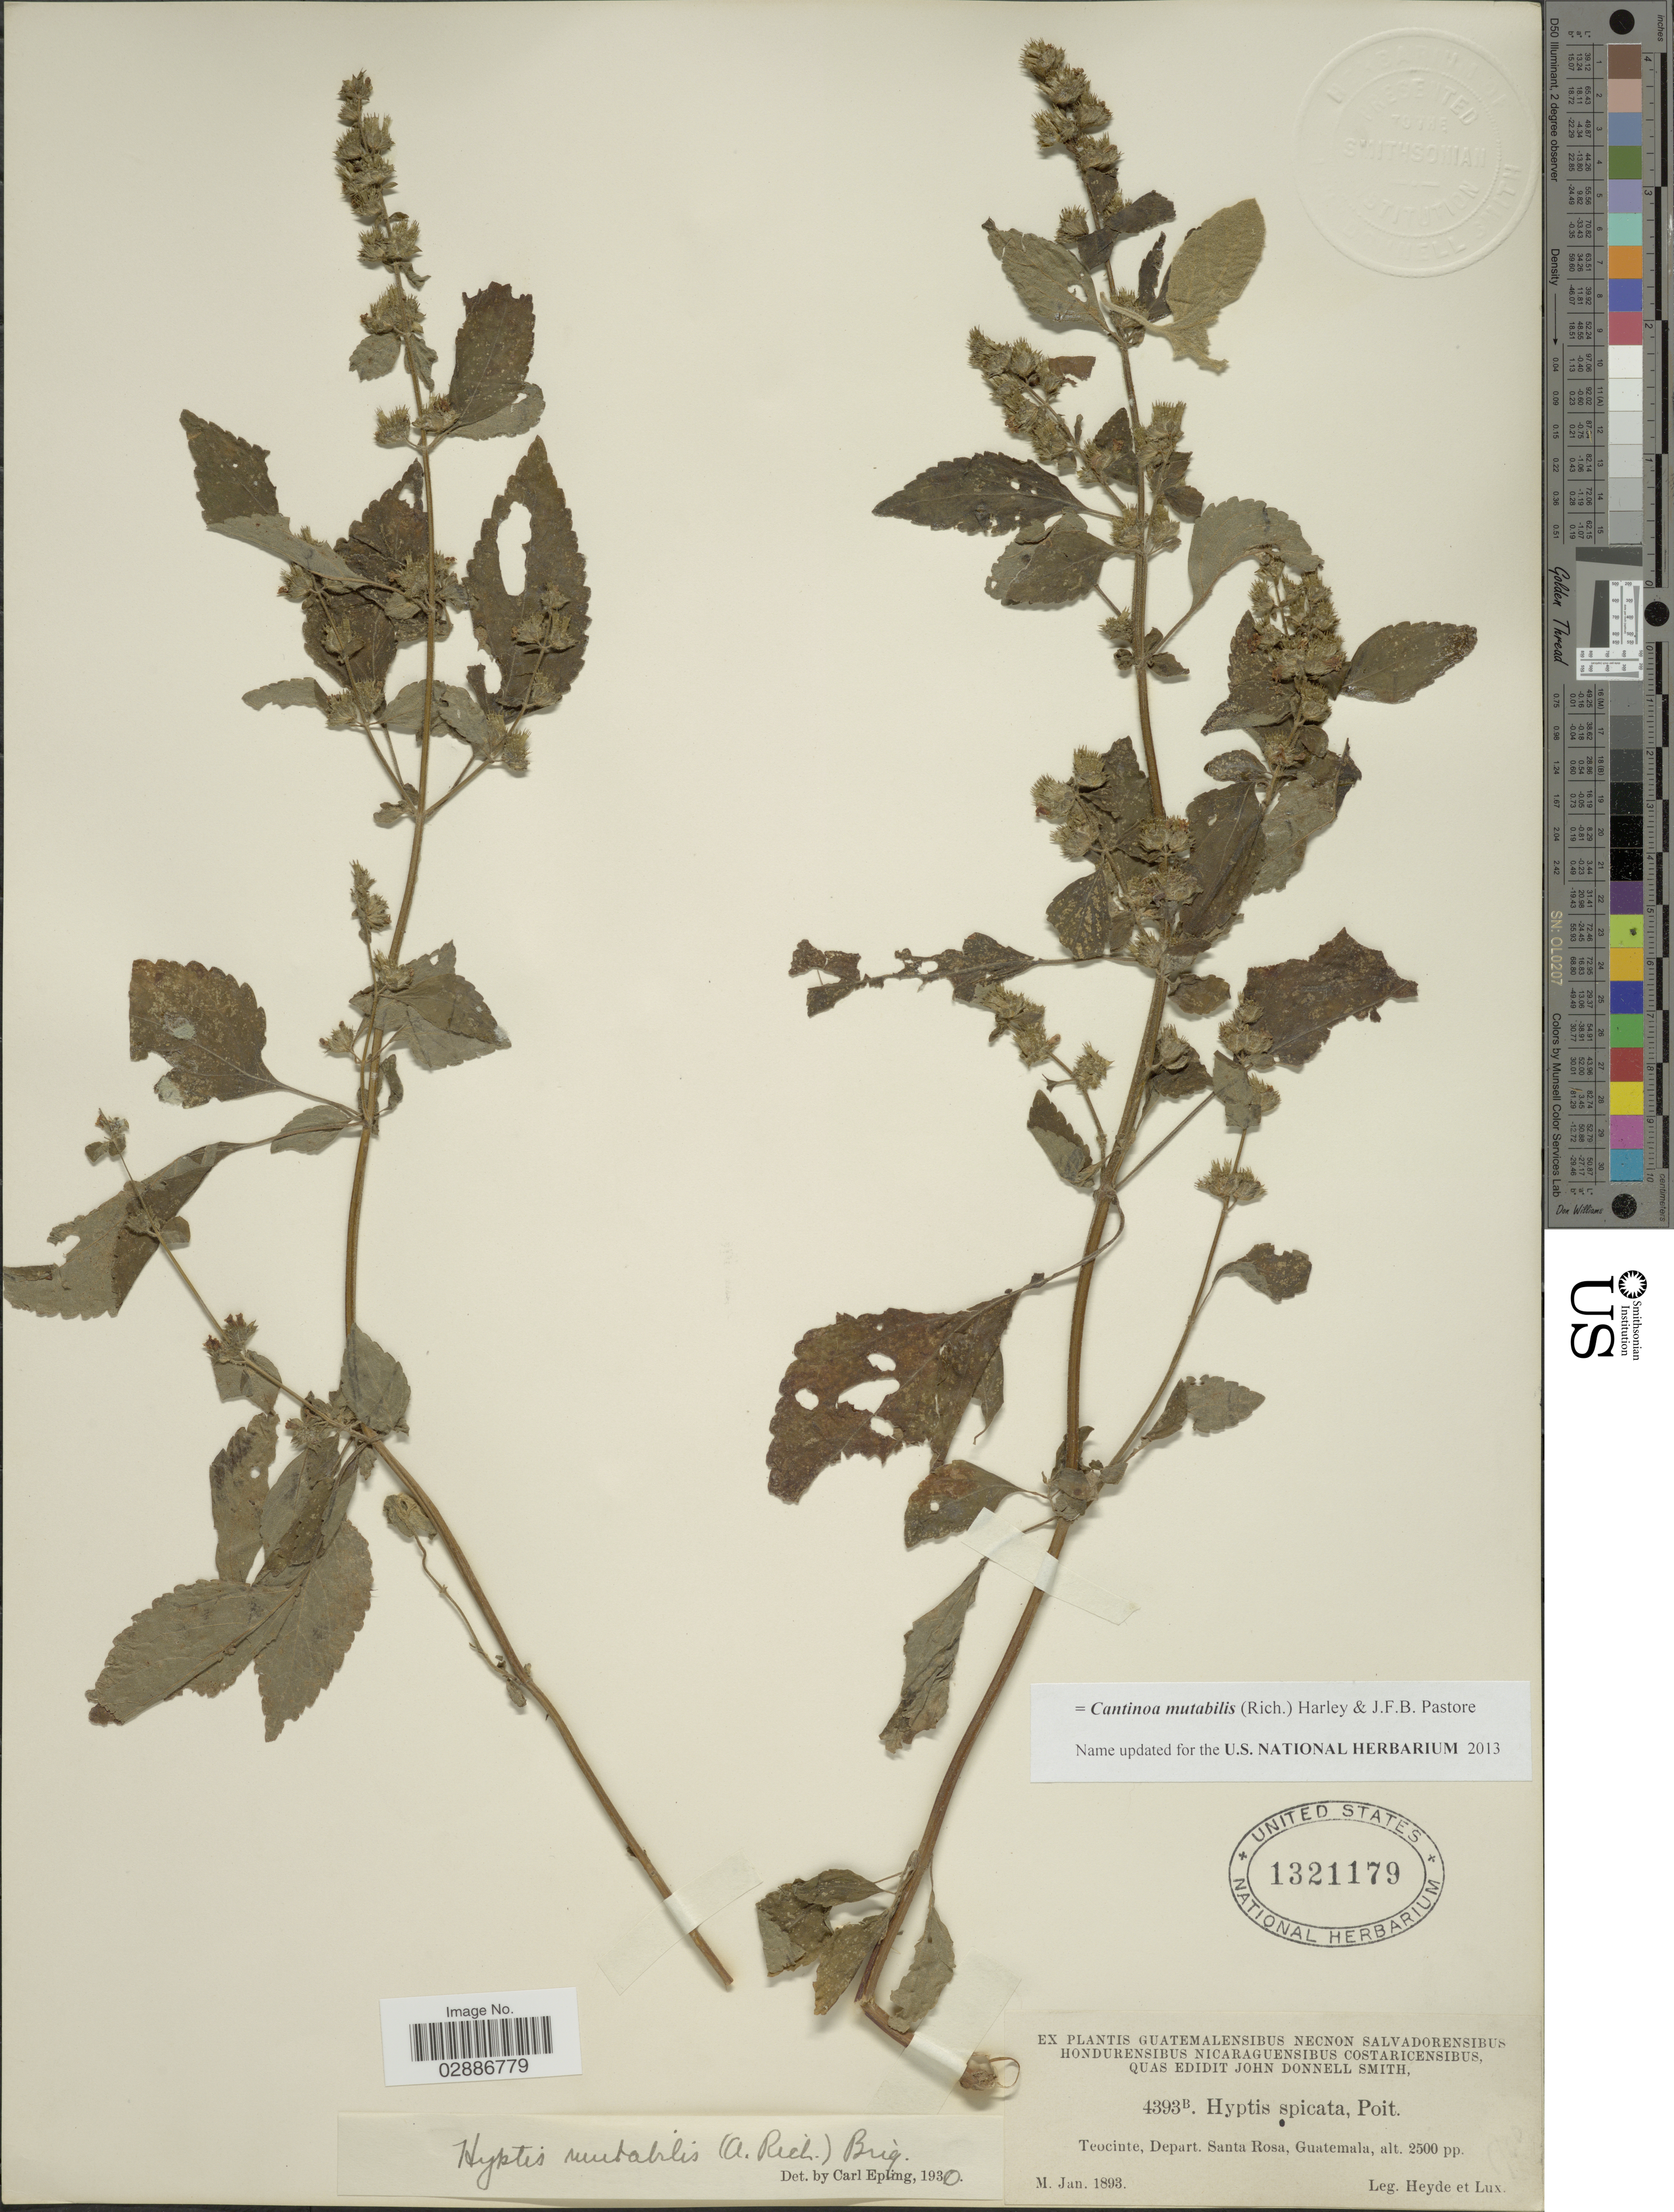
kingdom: Plantae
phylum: Tracheophyta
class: Magnoliopsida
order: Lamiales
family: Lamiaceae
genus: Cantinoa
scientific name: Cantinoa mutabilis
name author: (Rich.) Harley & J.F.B. Pastore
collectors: Heyde & Lux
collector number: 4393B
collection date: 1893-01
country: Guatemala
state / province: Santa Rosa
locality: Teocinte, Depart. Santa Rosa.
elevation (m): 762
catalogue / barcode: US 1321179